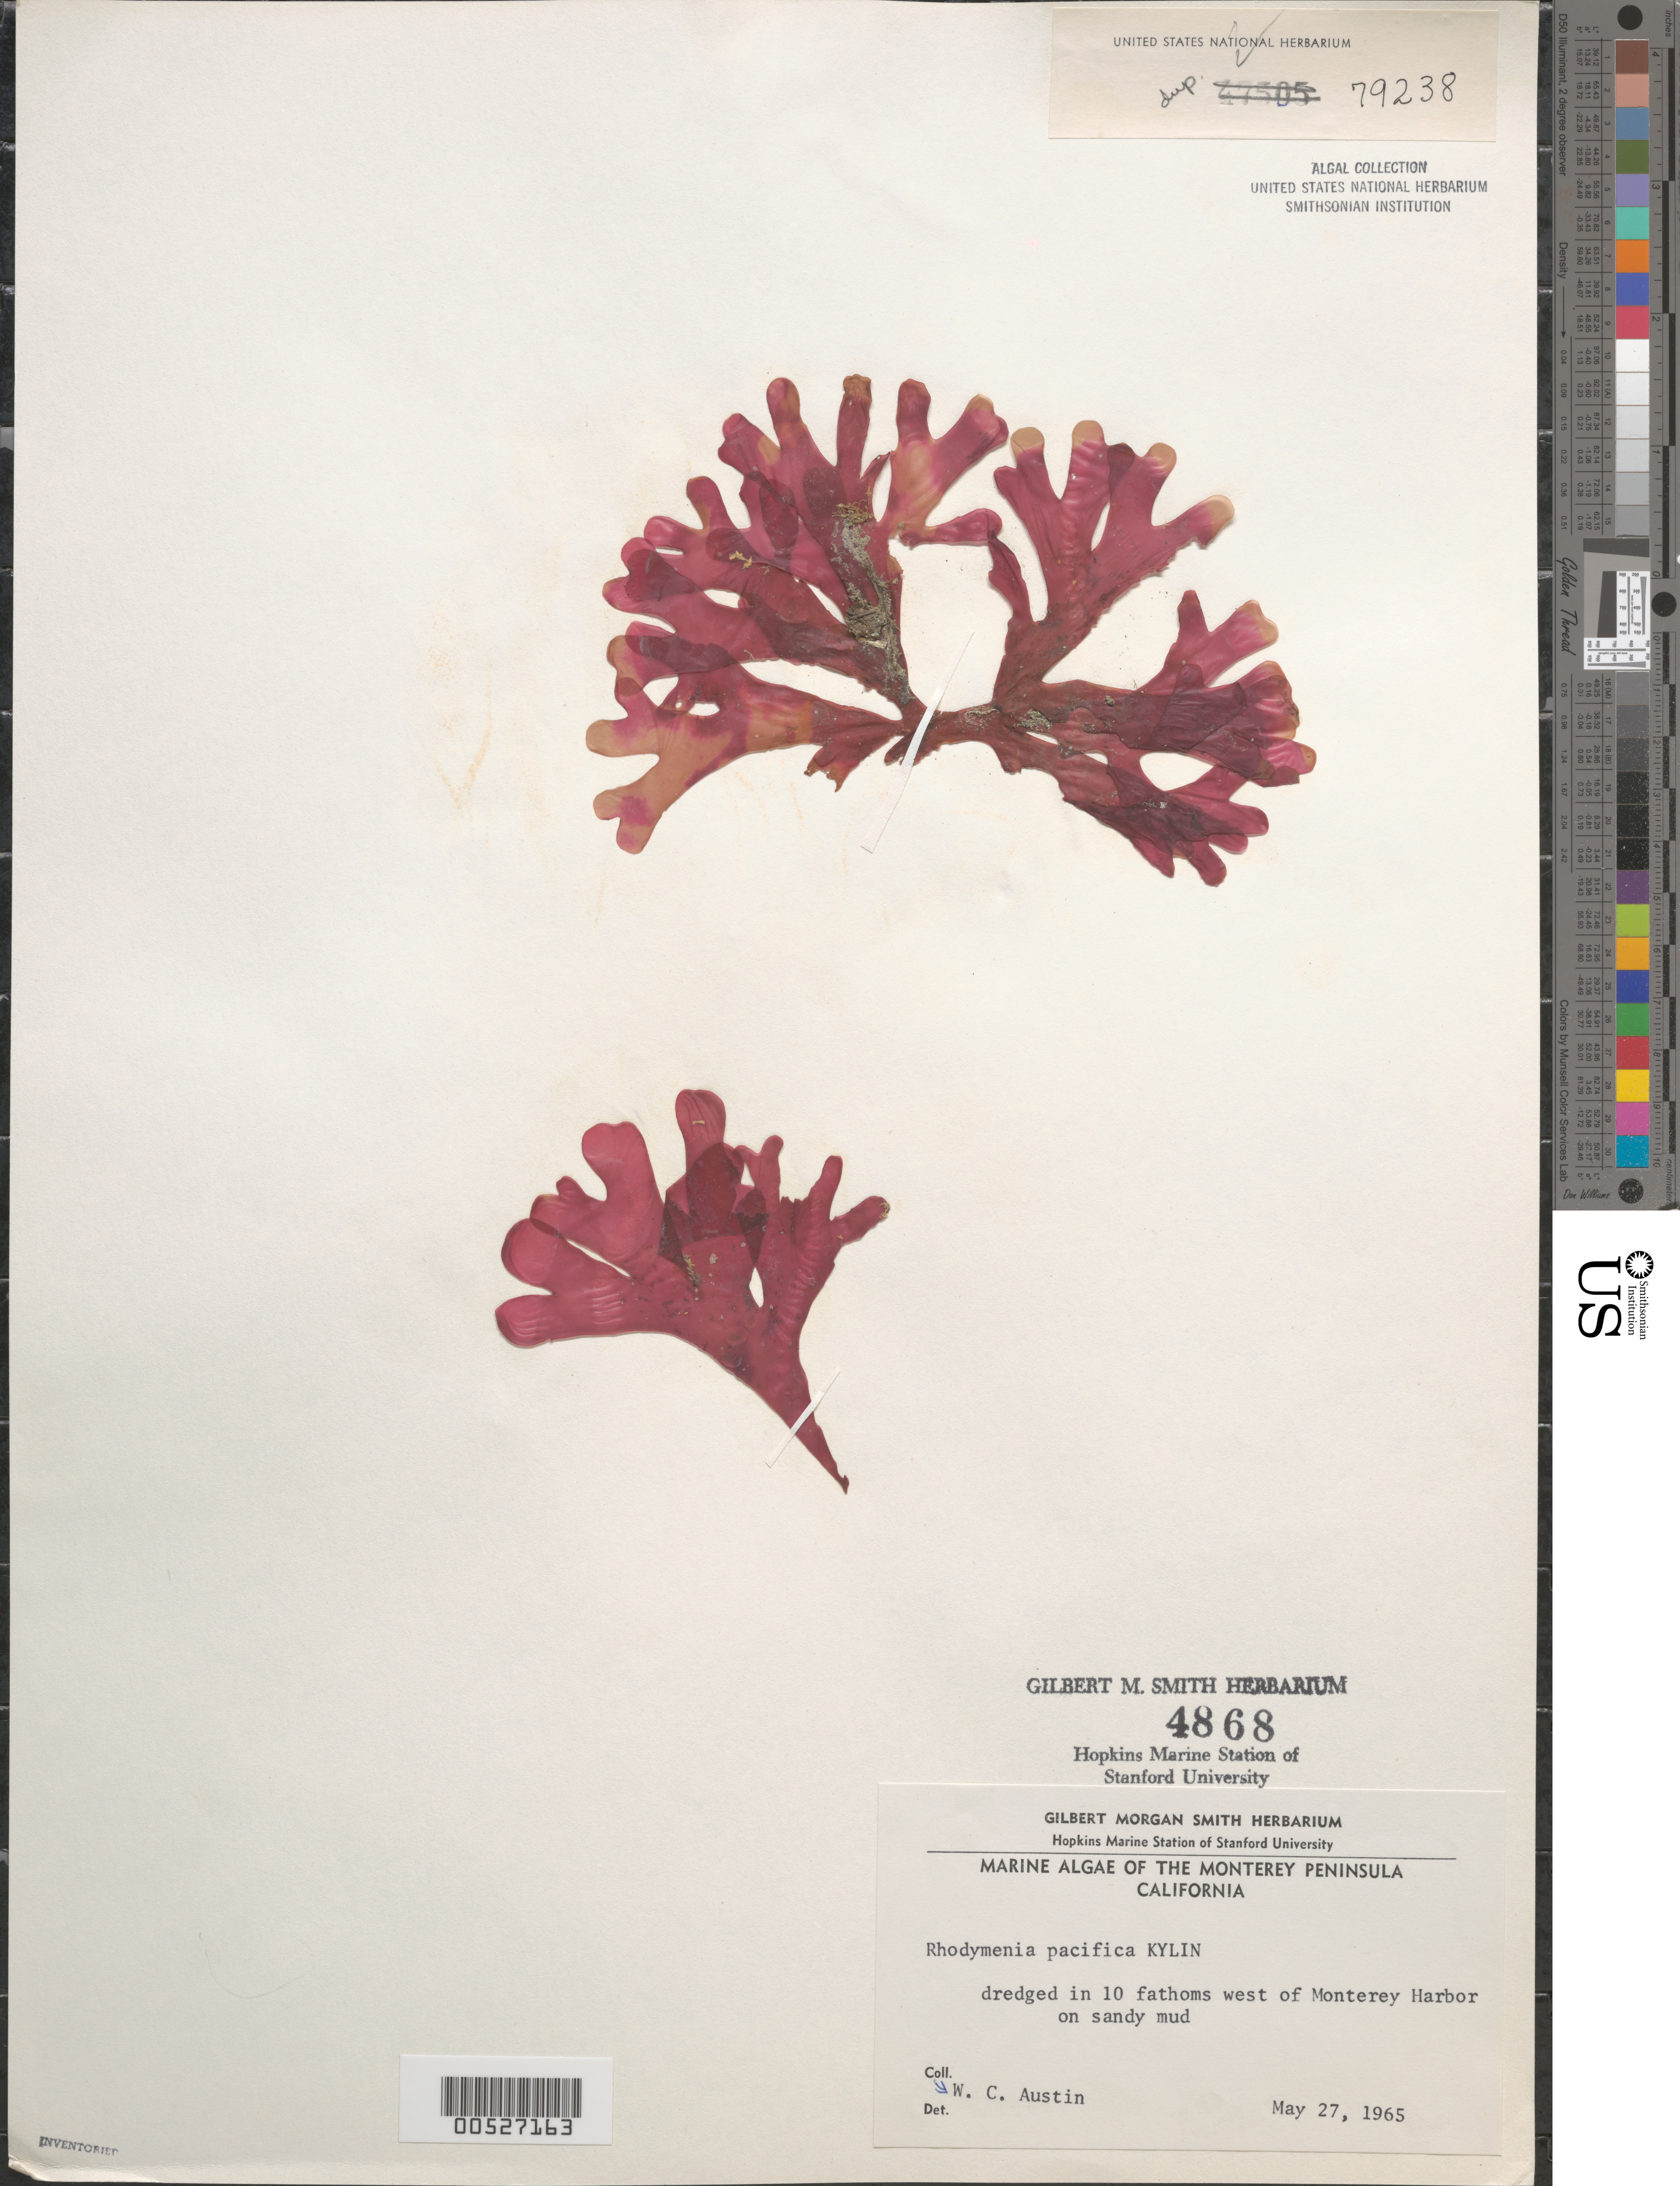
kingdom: Plantae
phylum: Rhodophyta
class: Florideophyceae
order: Rhodymeniales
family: Rhodymeniaceae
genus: Rhodymenia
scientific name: Rhodymenia pacifica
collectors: W. Austin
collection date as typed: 27 May 1965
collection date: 1965-05-27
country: United States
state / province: California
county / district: Monterey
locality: West of Monterey Harbor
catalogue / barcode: US 79238